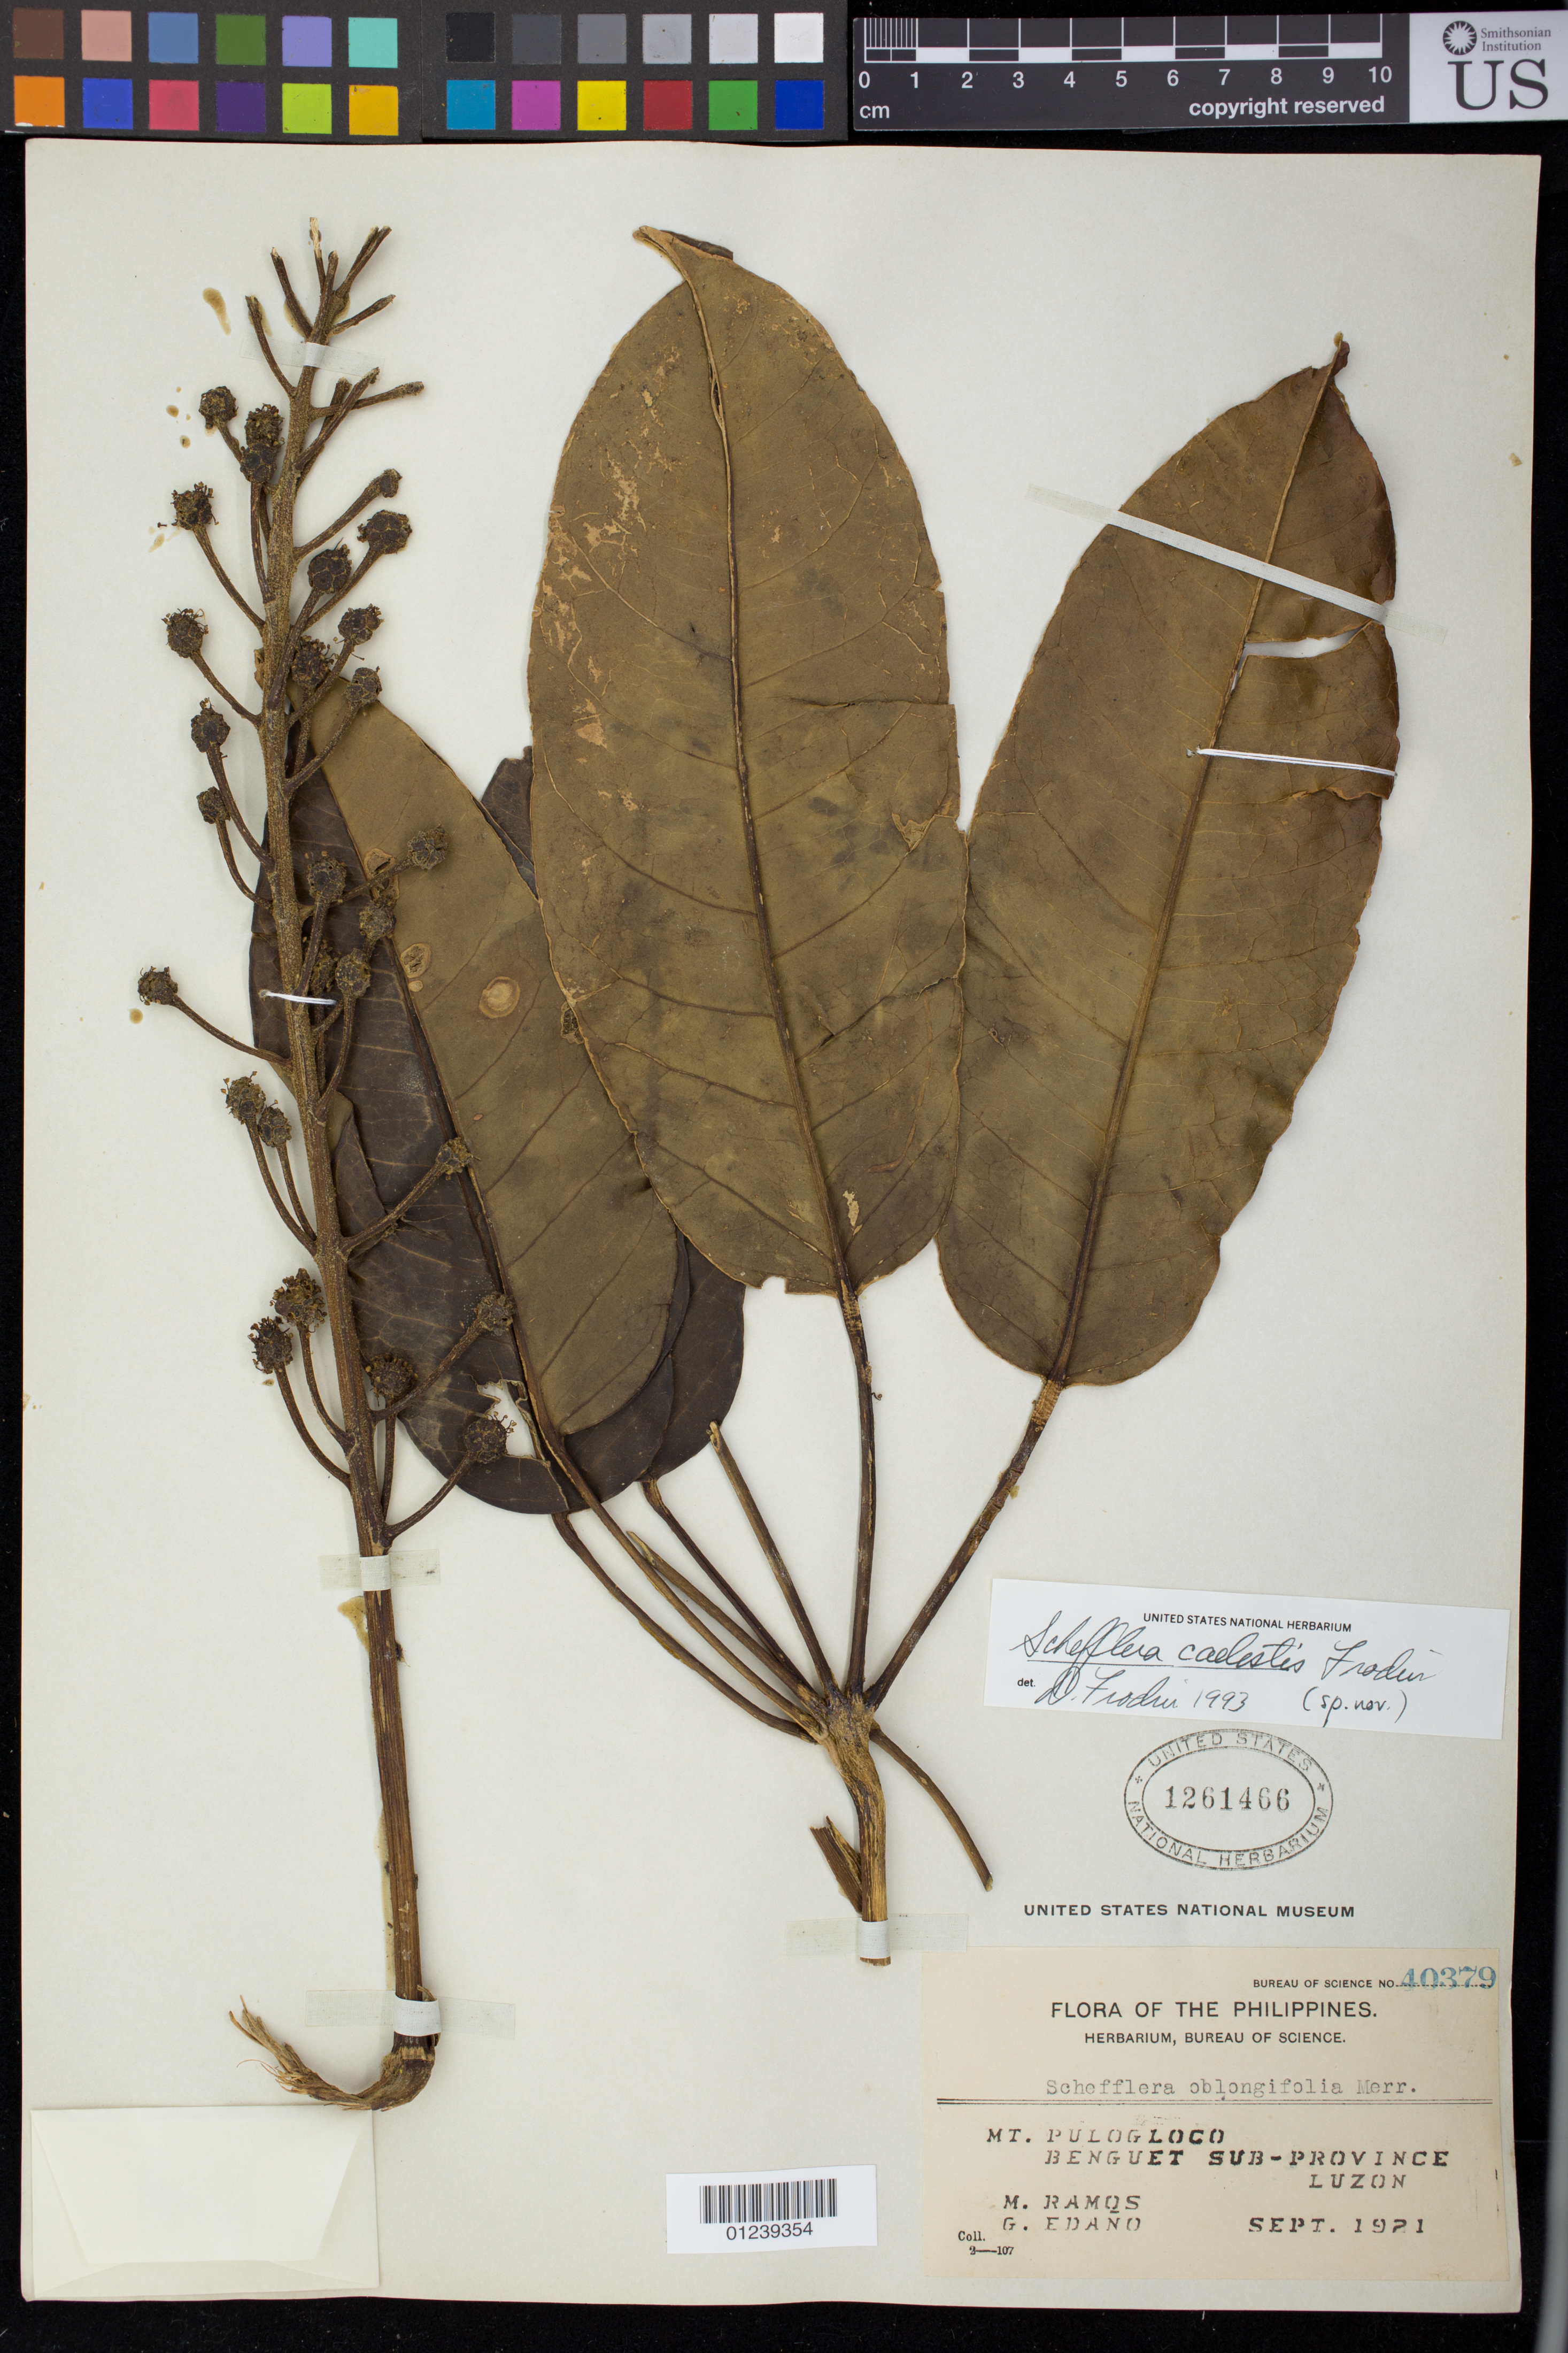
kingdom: Plantae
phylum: Tracheophyta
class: Magnoliopsida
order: Apiales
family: Araliaceae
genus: Schefflera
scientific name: Schefflera caelestis ined.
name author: Frodin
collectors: M. Ramos & M. Ramos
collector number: Bur. Sci. 40379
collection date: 1921-09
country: Philippines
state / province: Cordillera (Administrative Region)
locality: Mount Pulogloco, Benguet Sub-Province, Luzon.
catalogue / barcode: US 1261466